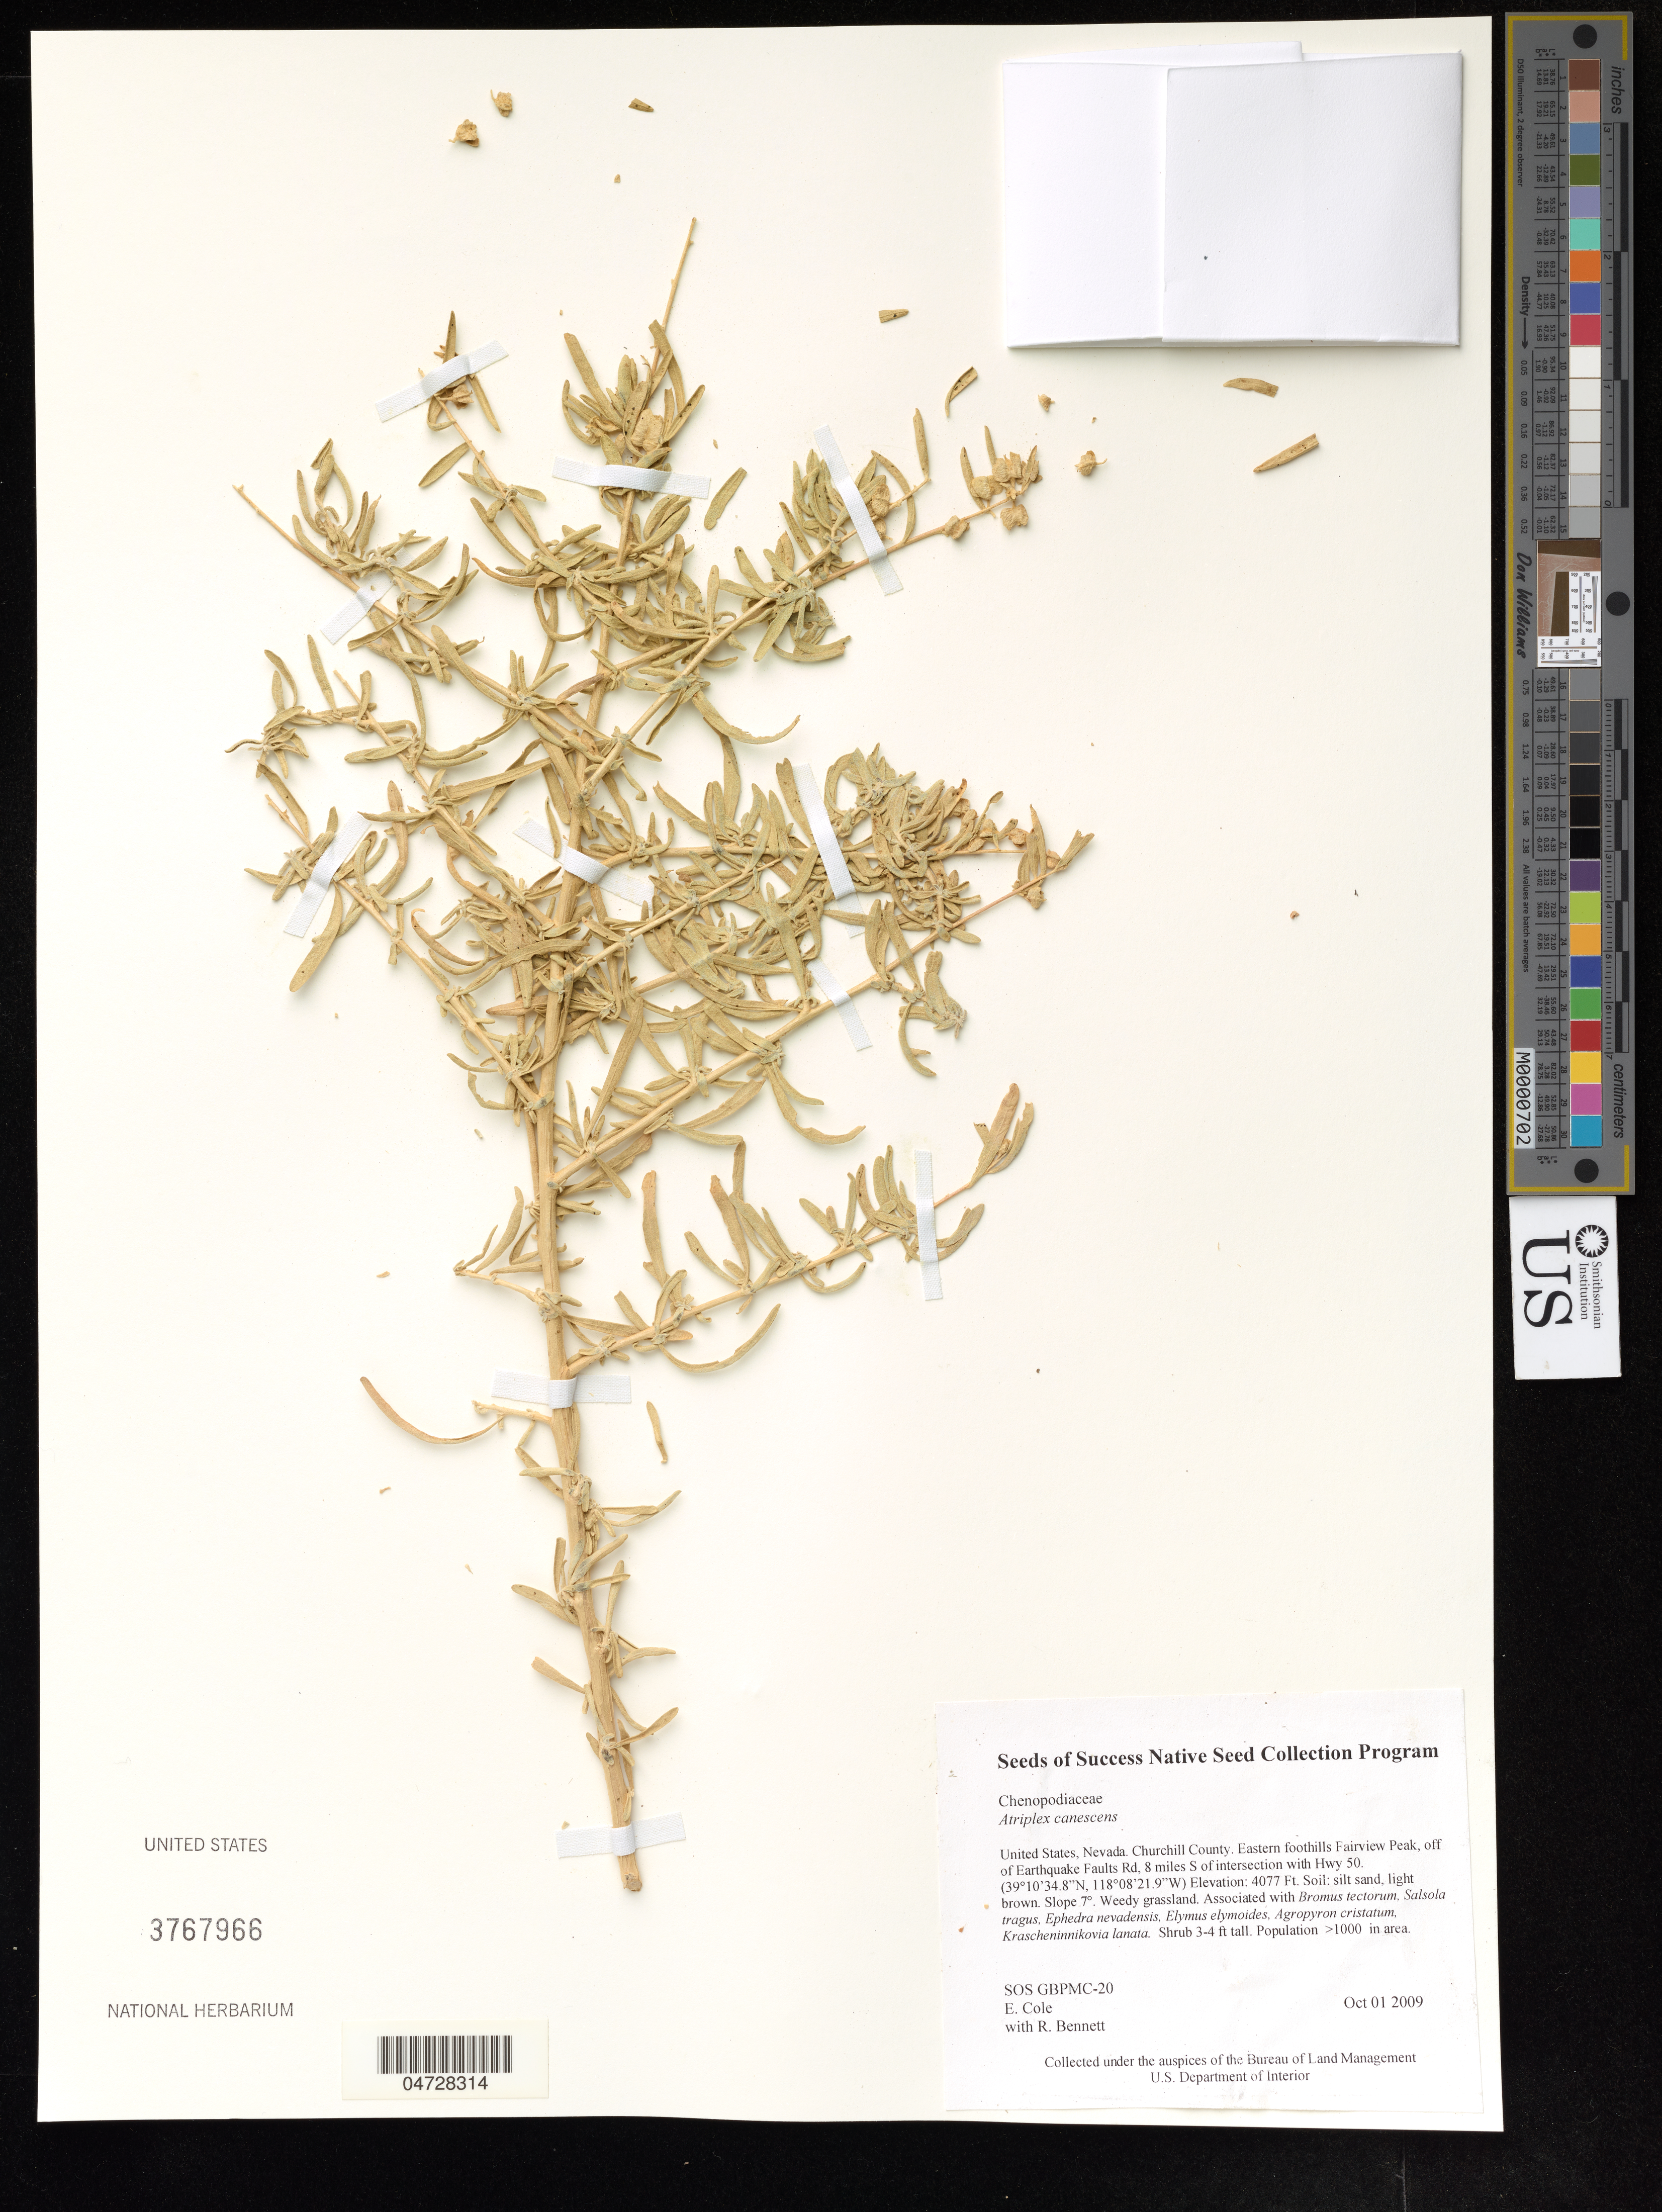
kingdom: Plantae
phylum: Tracheophyta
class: Magnoliopsida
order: Caryophyllales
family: Amaranthaceae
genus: Atriplex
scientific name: Atriplex canescens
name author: (Pursh) Nutt.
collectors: E. Cole & R. Bennett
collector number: SOS GBPMC-20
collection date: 2009-10-01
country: United States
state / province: Nevada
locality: Churchill County. Eastern foothills Fairview Peak, off of Earthquake Faults Rd, 8 miles S of intersection with Hwy 50.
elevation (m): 1243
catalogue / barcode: US 3767966